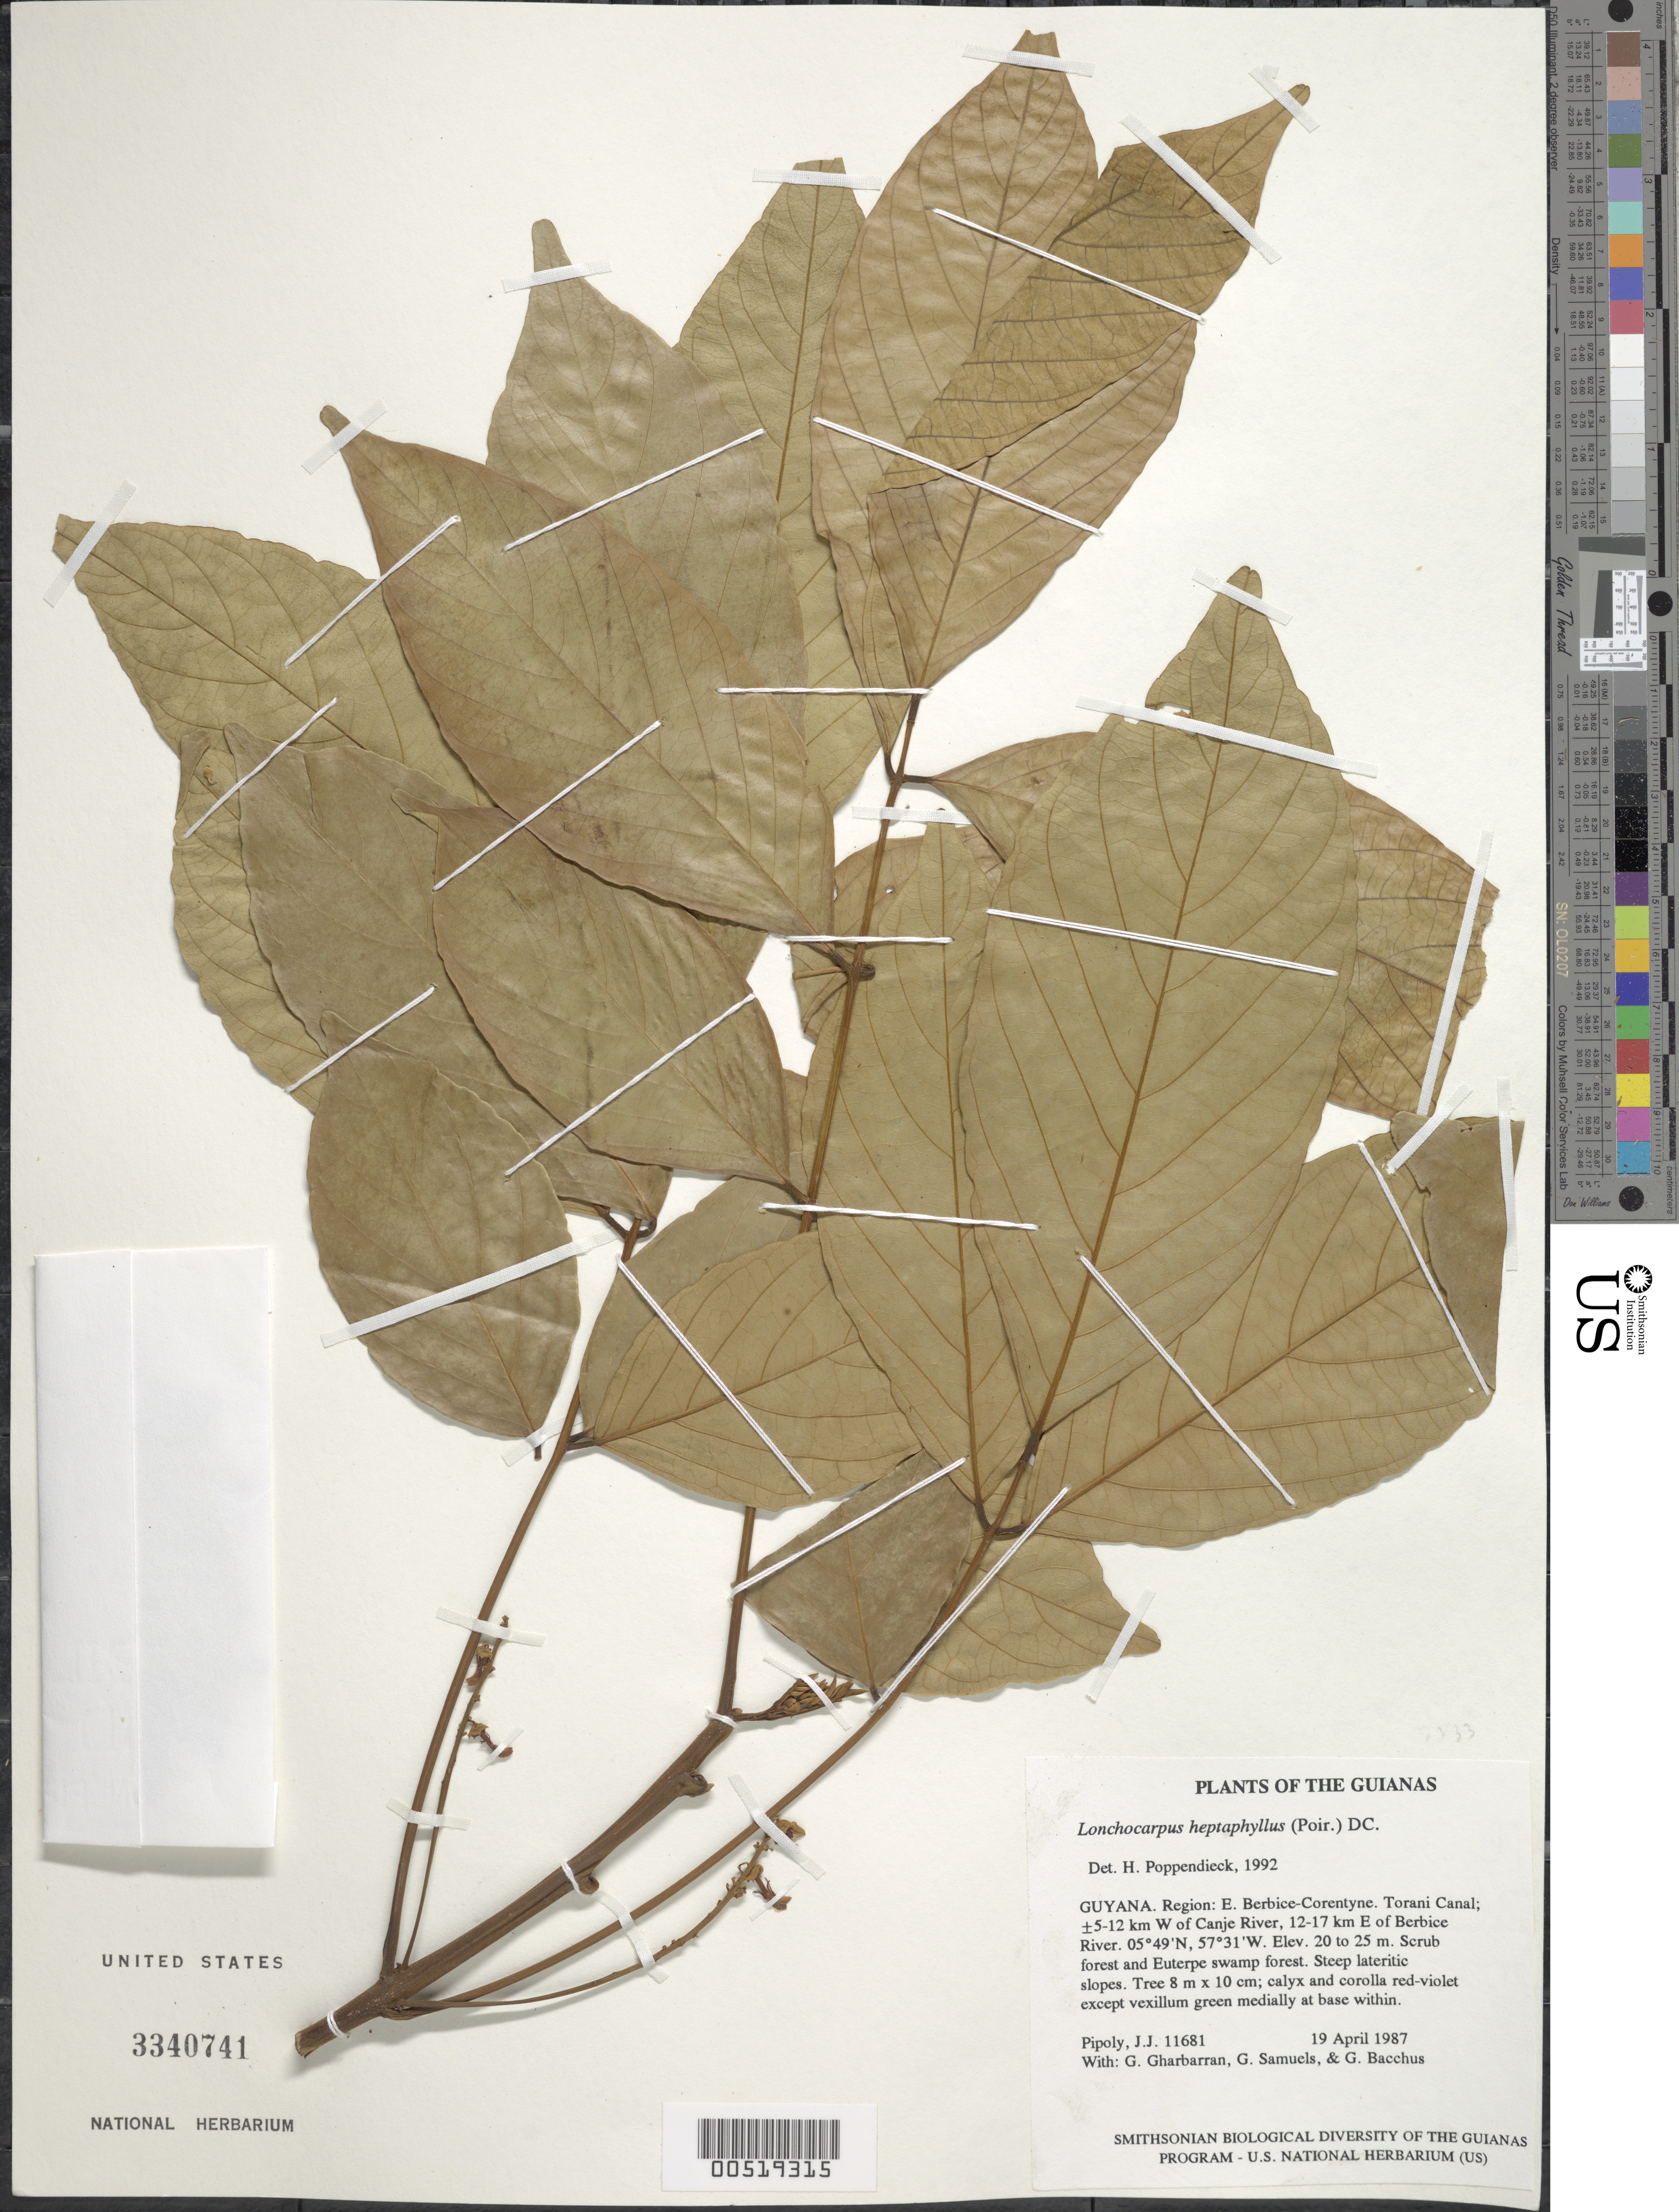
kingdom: Plantae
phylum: Tracheophyta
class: Magnoliopsida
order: Fabales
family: Fabaceae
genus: Lonchocarpus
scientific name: Lonchocarpus heptaphyllus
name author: (Poir.) DC.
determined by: Poppendieck, H.-H., (HBG), Institut fur Allgemeine Botanik und Botanischer Garten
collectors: J. J. Pipoly, G. Gharbarran, G. Samuels & G. Bacchus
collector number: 11681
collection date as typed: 19 April 1987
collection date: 1987-04-19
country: Guyana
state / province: E. Berbice-Corentyne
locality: Torani Canal; ±5-12 km W of Canje River, 12-17 km E of Berbice River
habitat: Scrub forest and Euterpe Swamp forestSteep lateritic slopes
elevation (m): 20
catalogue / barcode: US 3340741